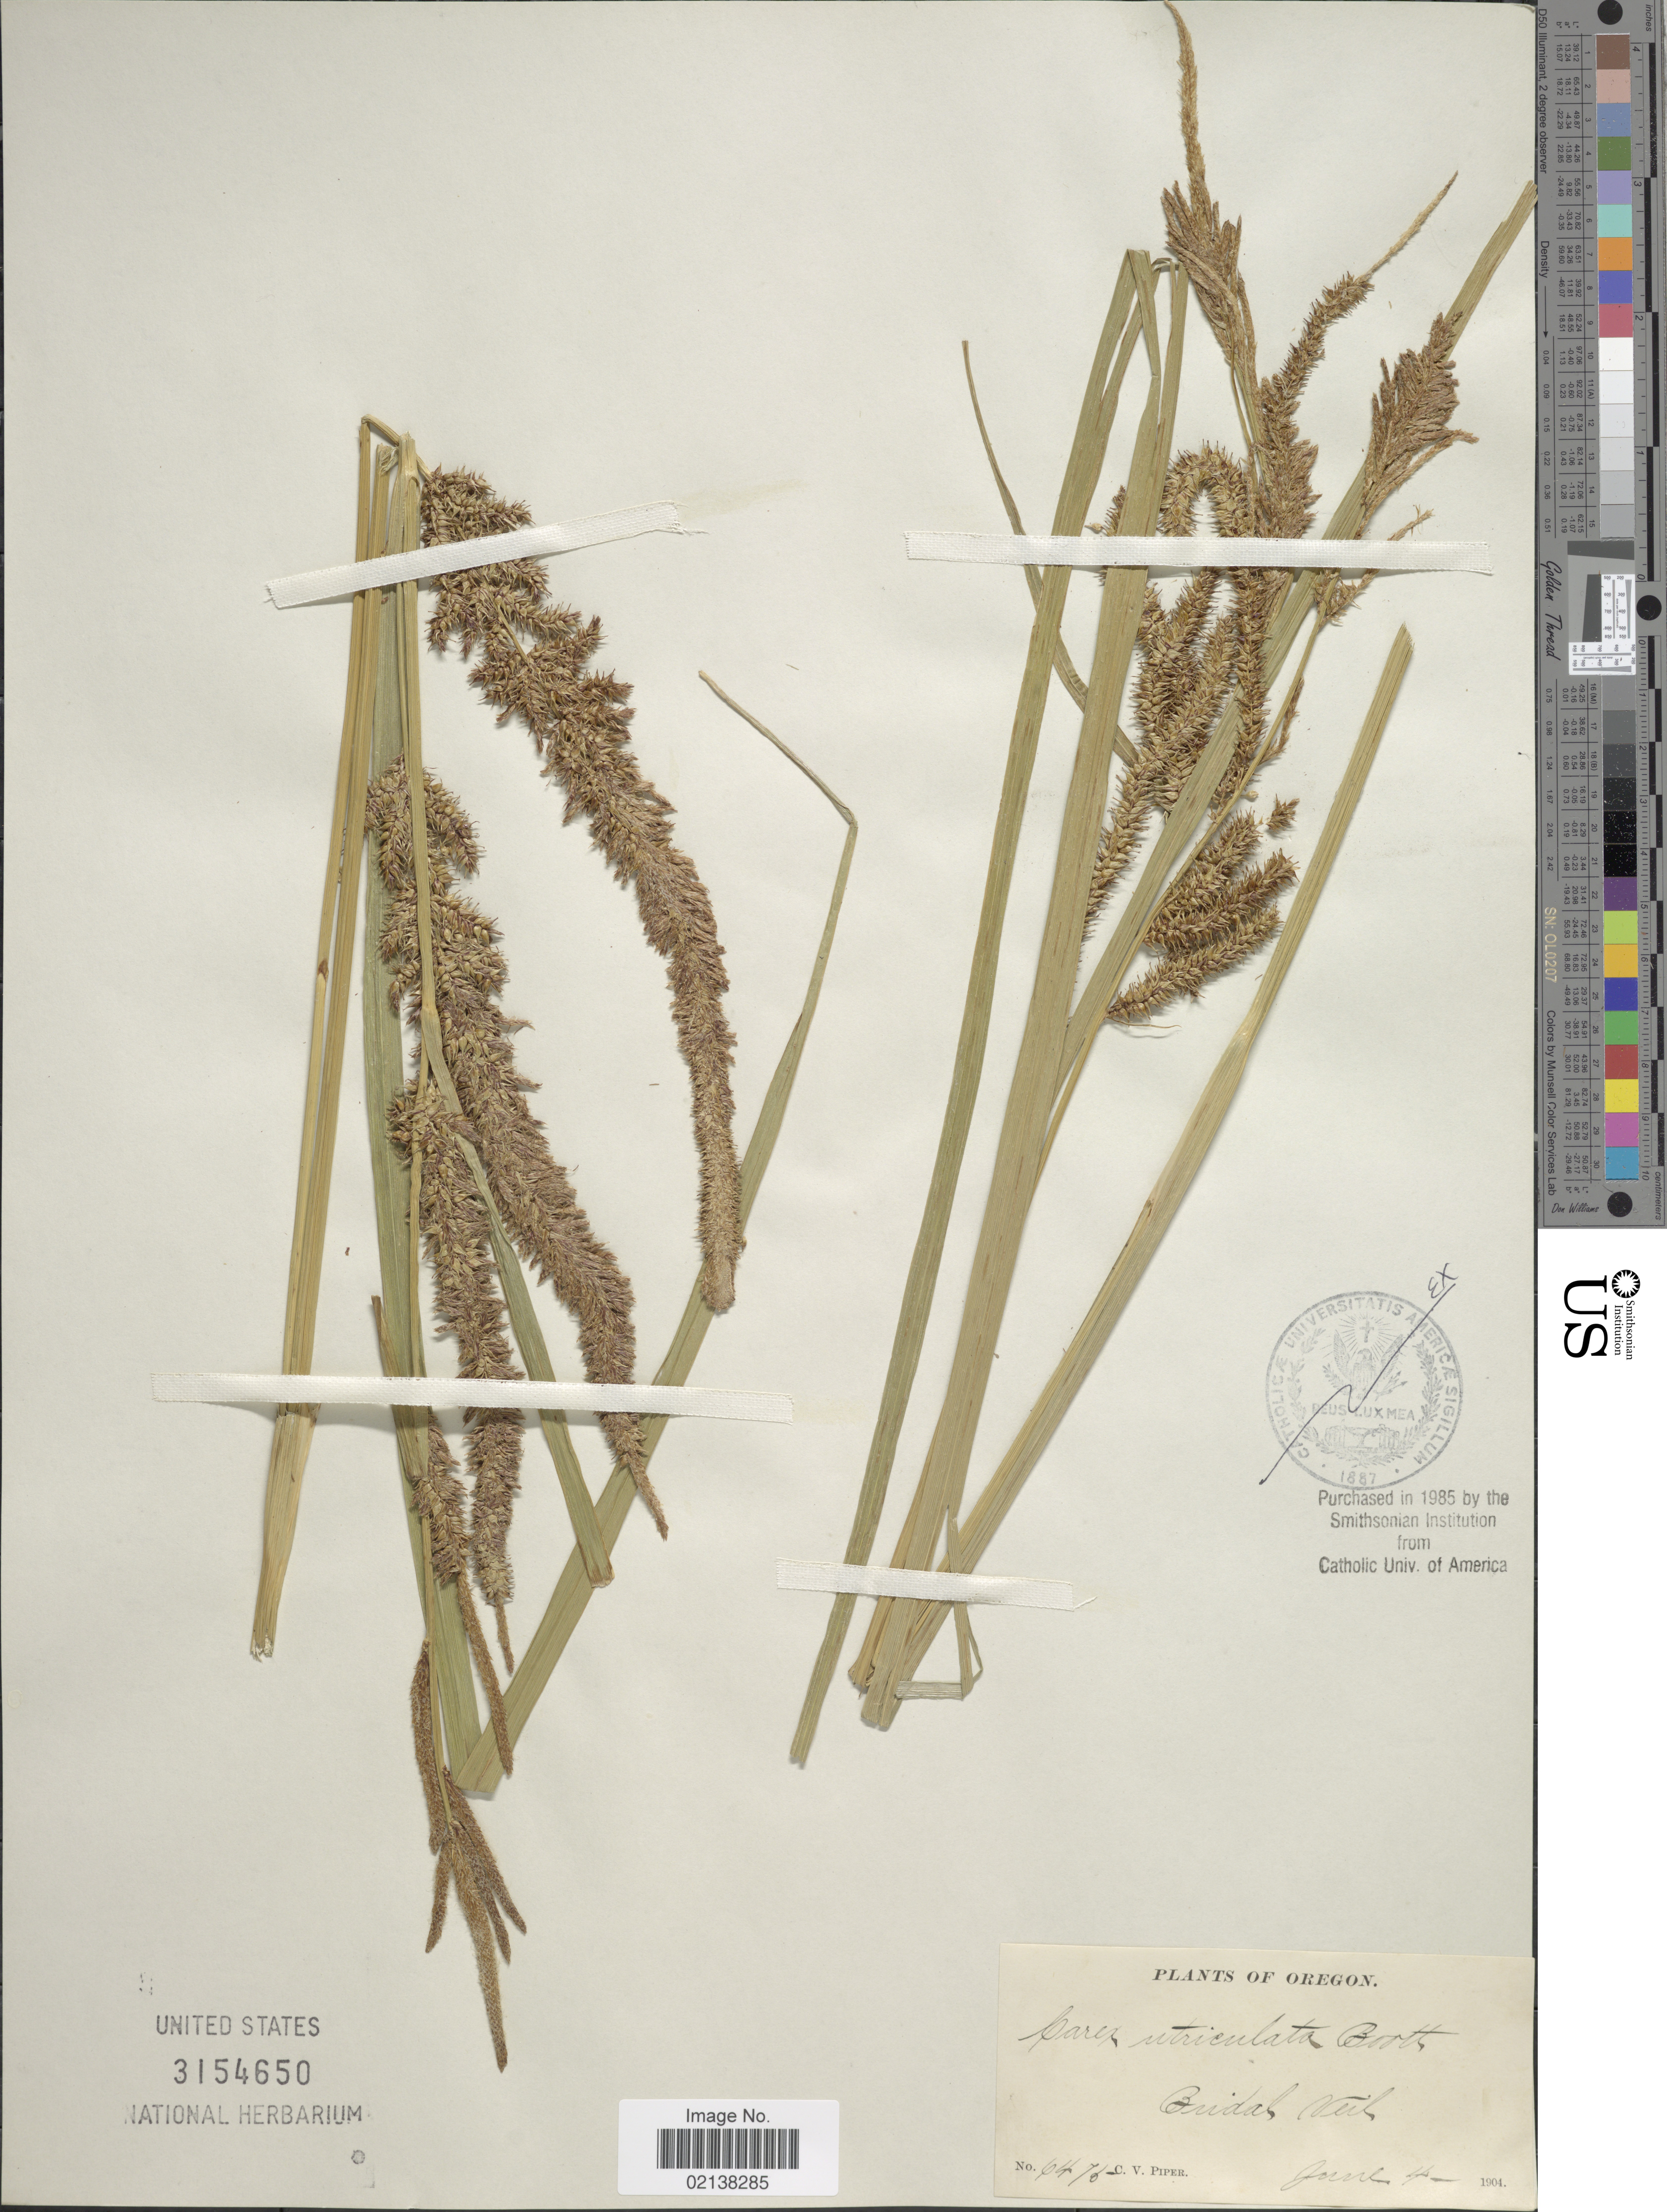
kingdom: Plantae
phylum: Tracheophyta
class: Liliopsida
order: Poales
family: Cyperaceae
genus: Carex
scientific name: Carex utriculata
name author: Boott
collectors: C. V. Piper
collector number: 6475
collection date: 1904-06-04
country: United States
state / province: Oregon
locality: Bridal Veil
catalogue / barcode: US 3154650